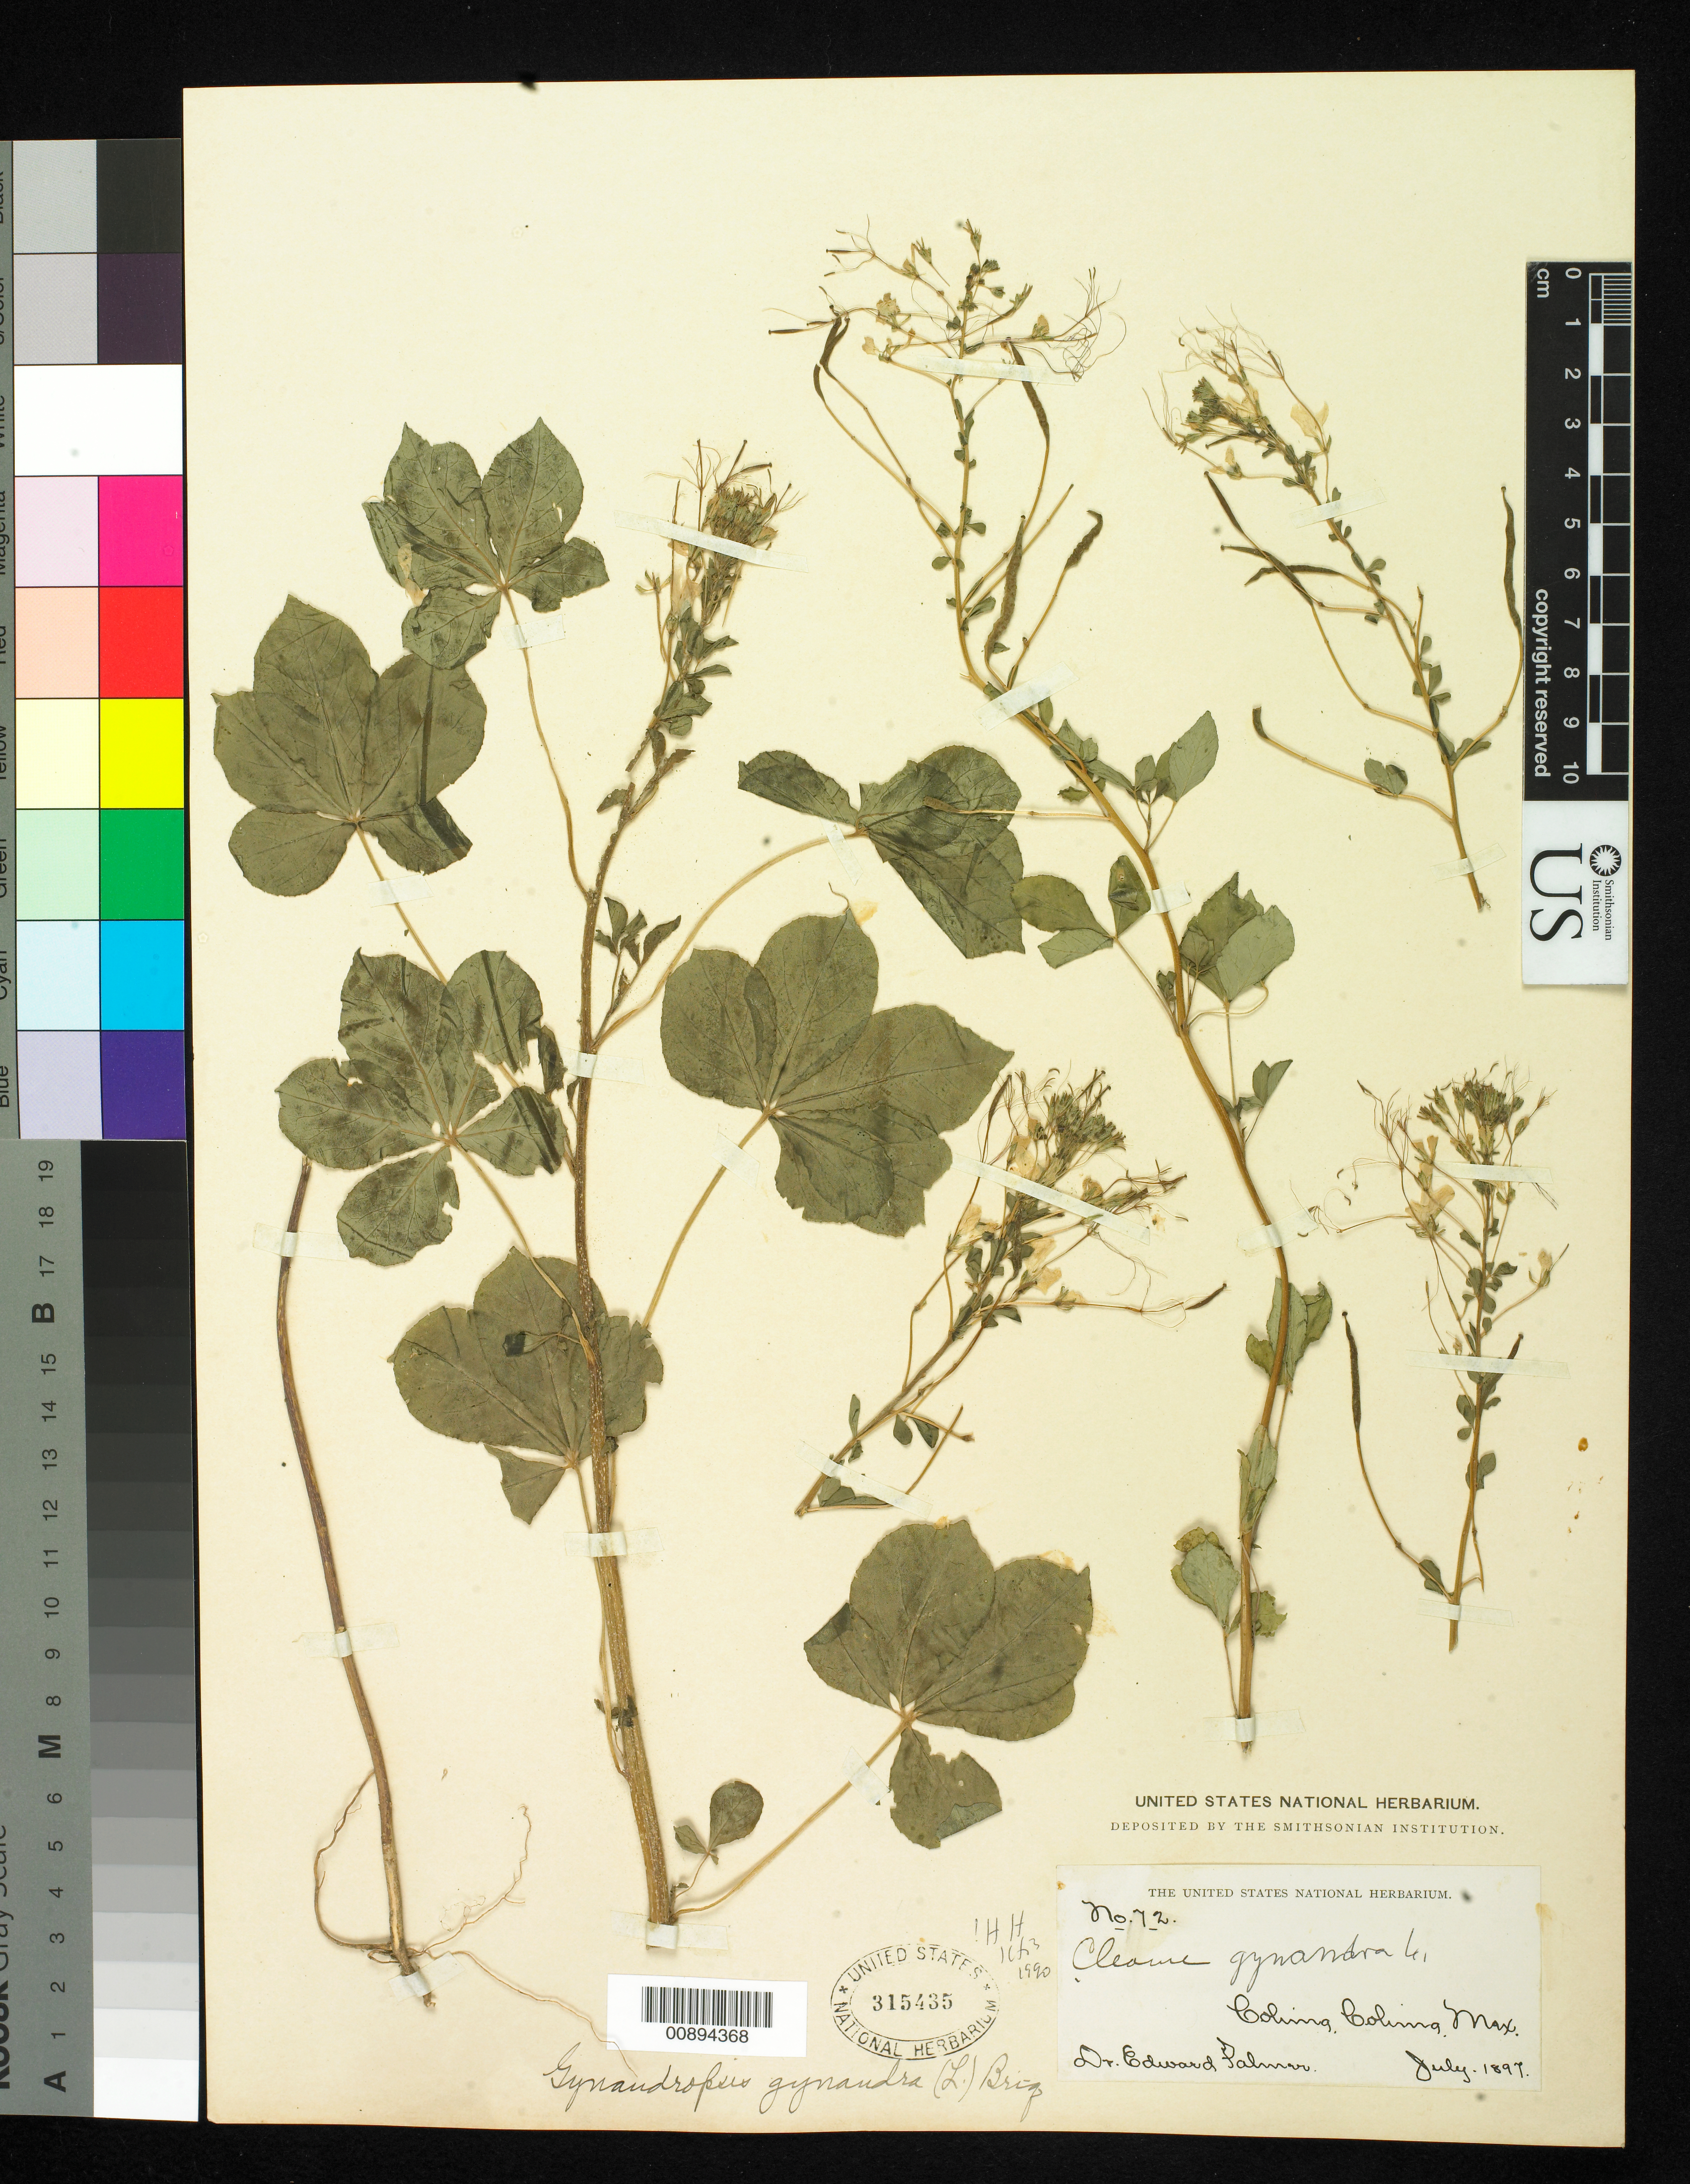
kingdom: Plantae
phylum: Tracheophyta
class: Magnoliopsida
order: Brassicales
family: Cleomaceae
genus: Gynandropsis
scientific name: Gynandropsis gynandra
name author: (L.) Briq.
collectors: E. Palmer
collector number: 72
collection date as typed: Jul 1897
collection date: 1897-07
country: Mexico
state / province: Colima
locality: Colima, Colima.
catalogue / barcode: US 315435